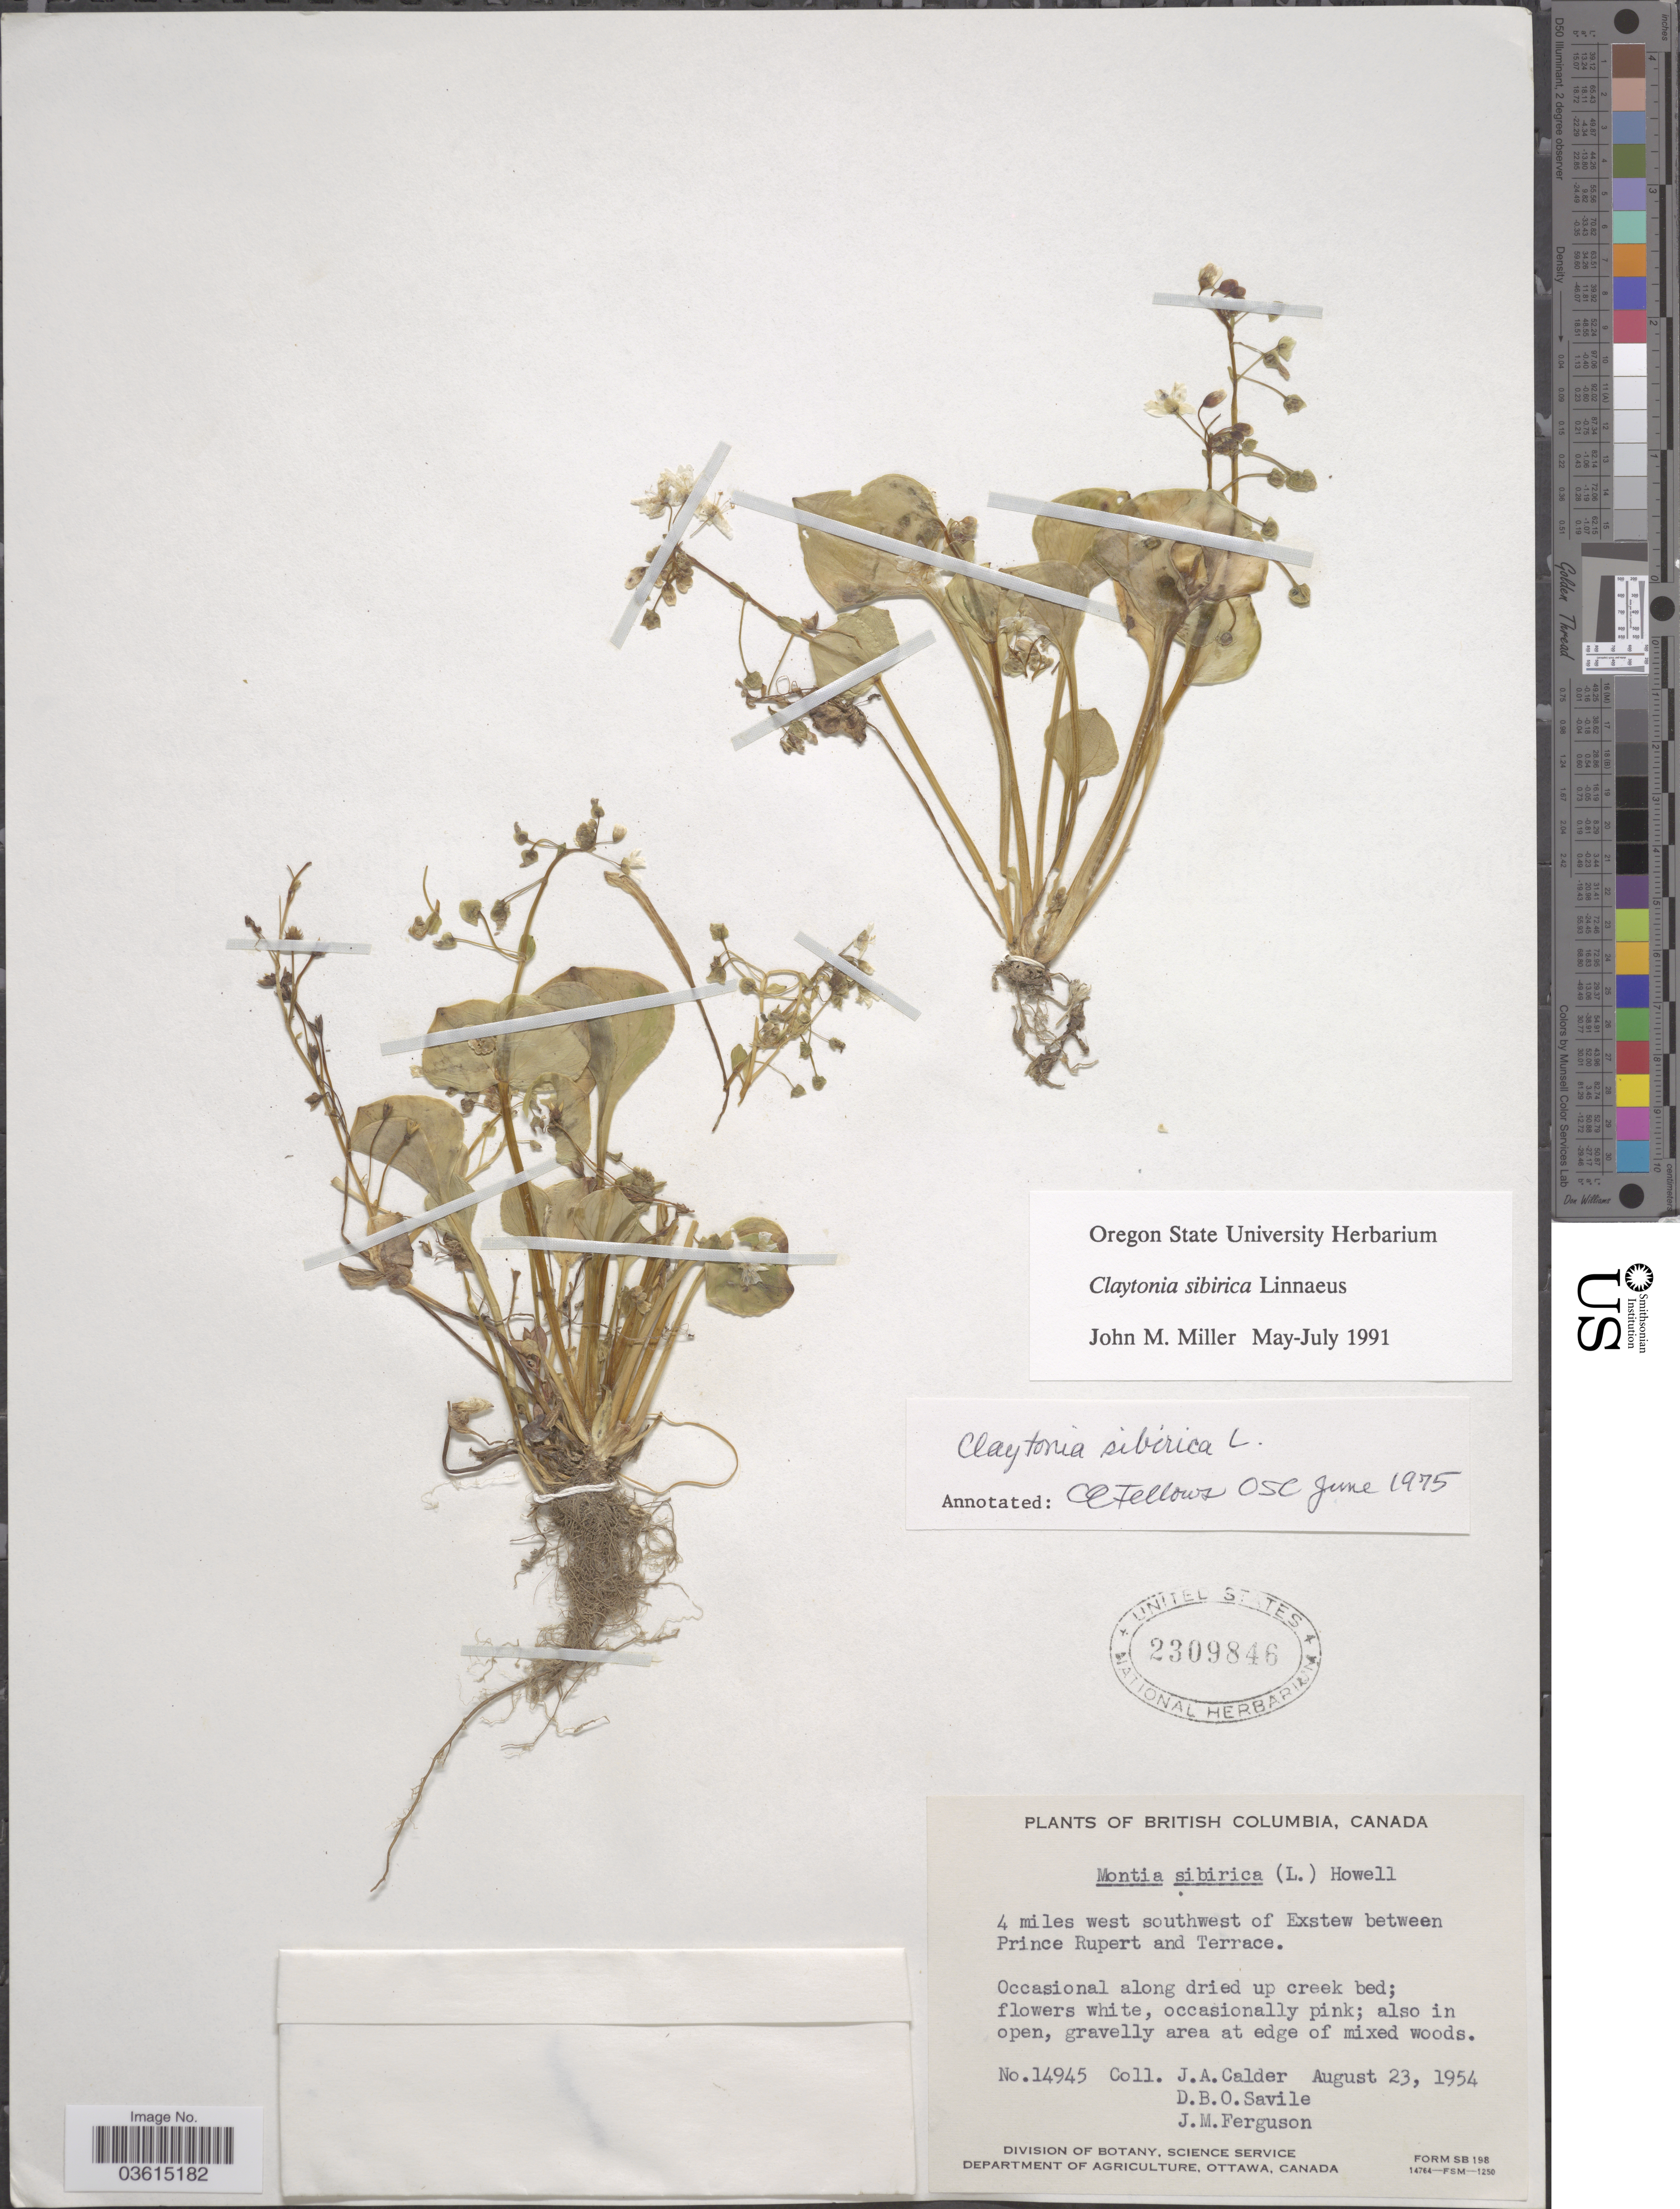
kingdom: Plantae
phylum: Tracheophyta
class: Magnoliopsida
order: Caryophyllales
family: Montiaceae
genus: Claytonia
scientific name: Claytonia sibirica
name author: L.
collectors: J. A. Calder, D. Savile & J. M. Ferguson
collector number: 14945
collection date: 1954-08-23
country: Canada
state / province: British Columbia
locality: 4 miles west southwest of Exstew between Prince Rupert and Terrace.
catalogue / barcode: US 2309846